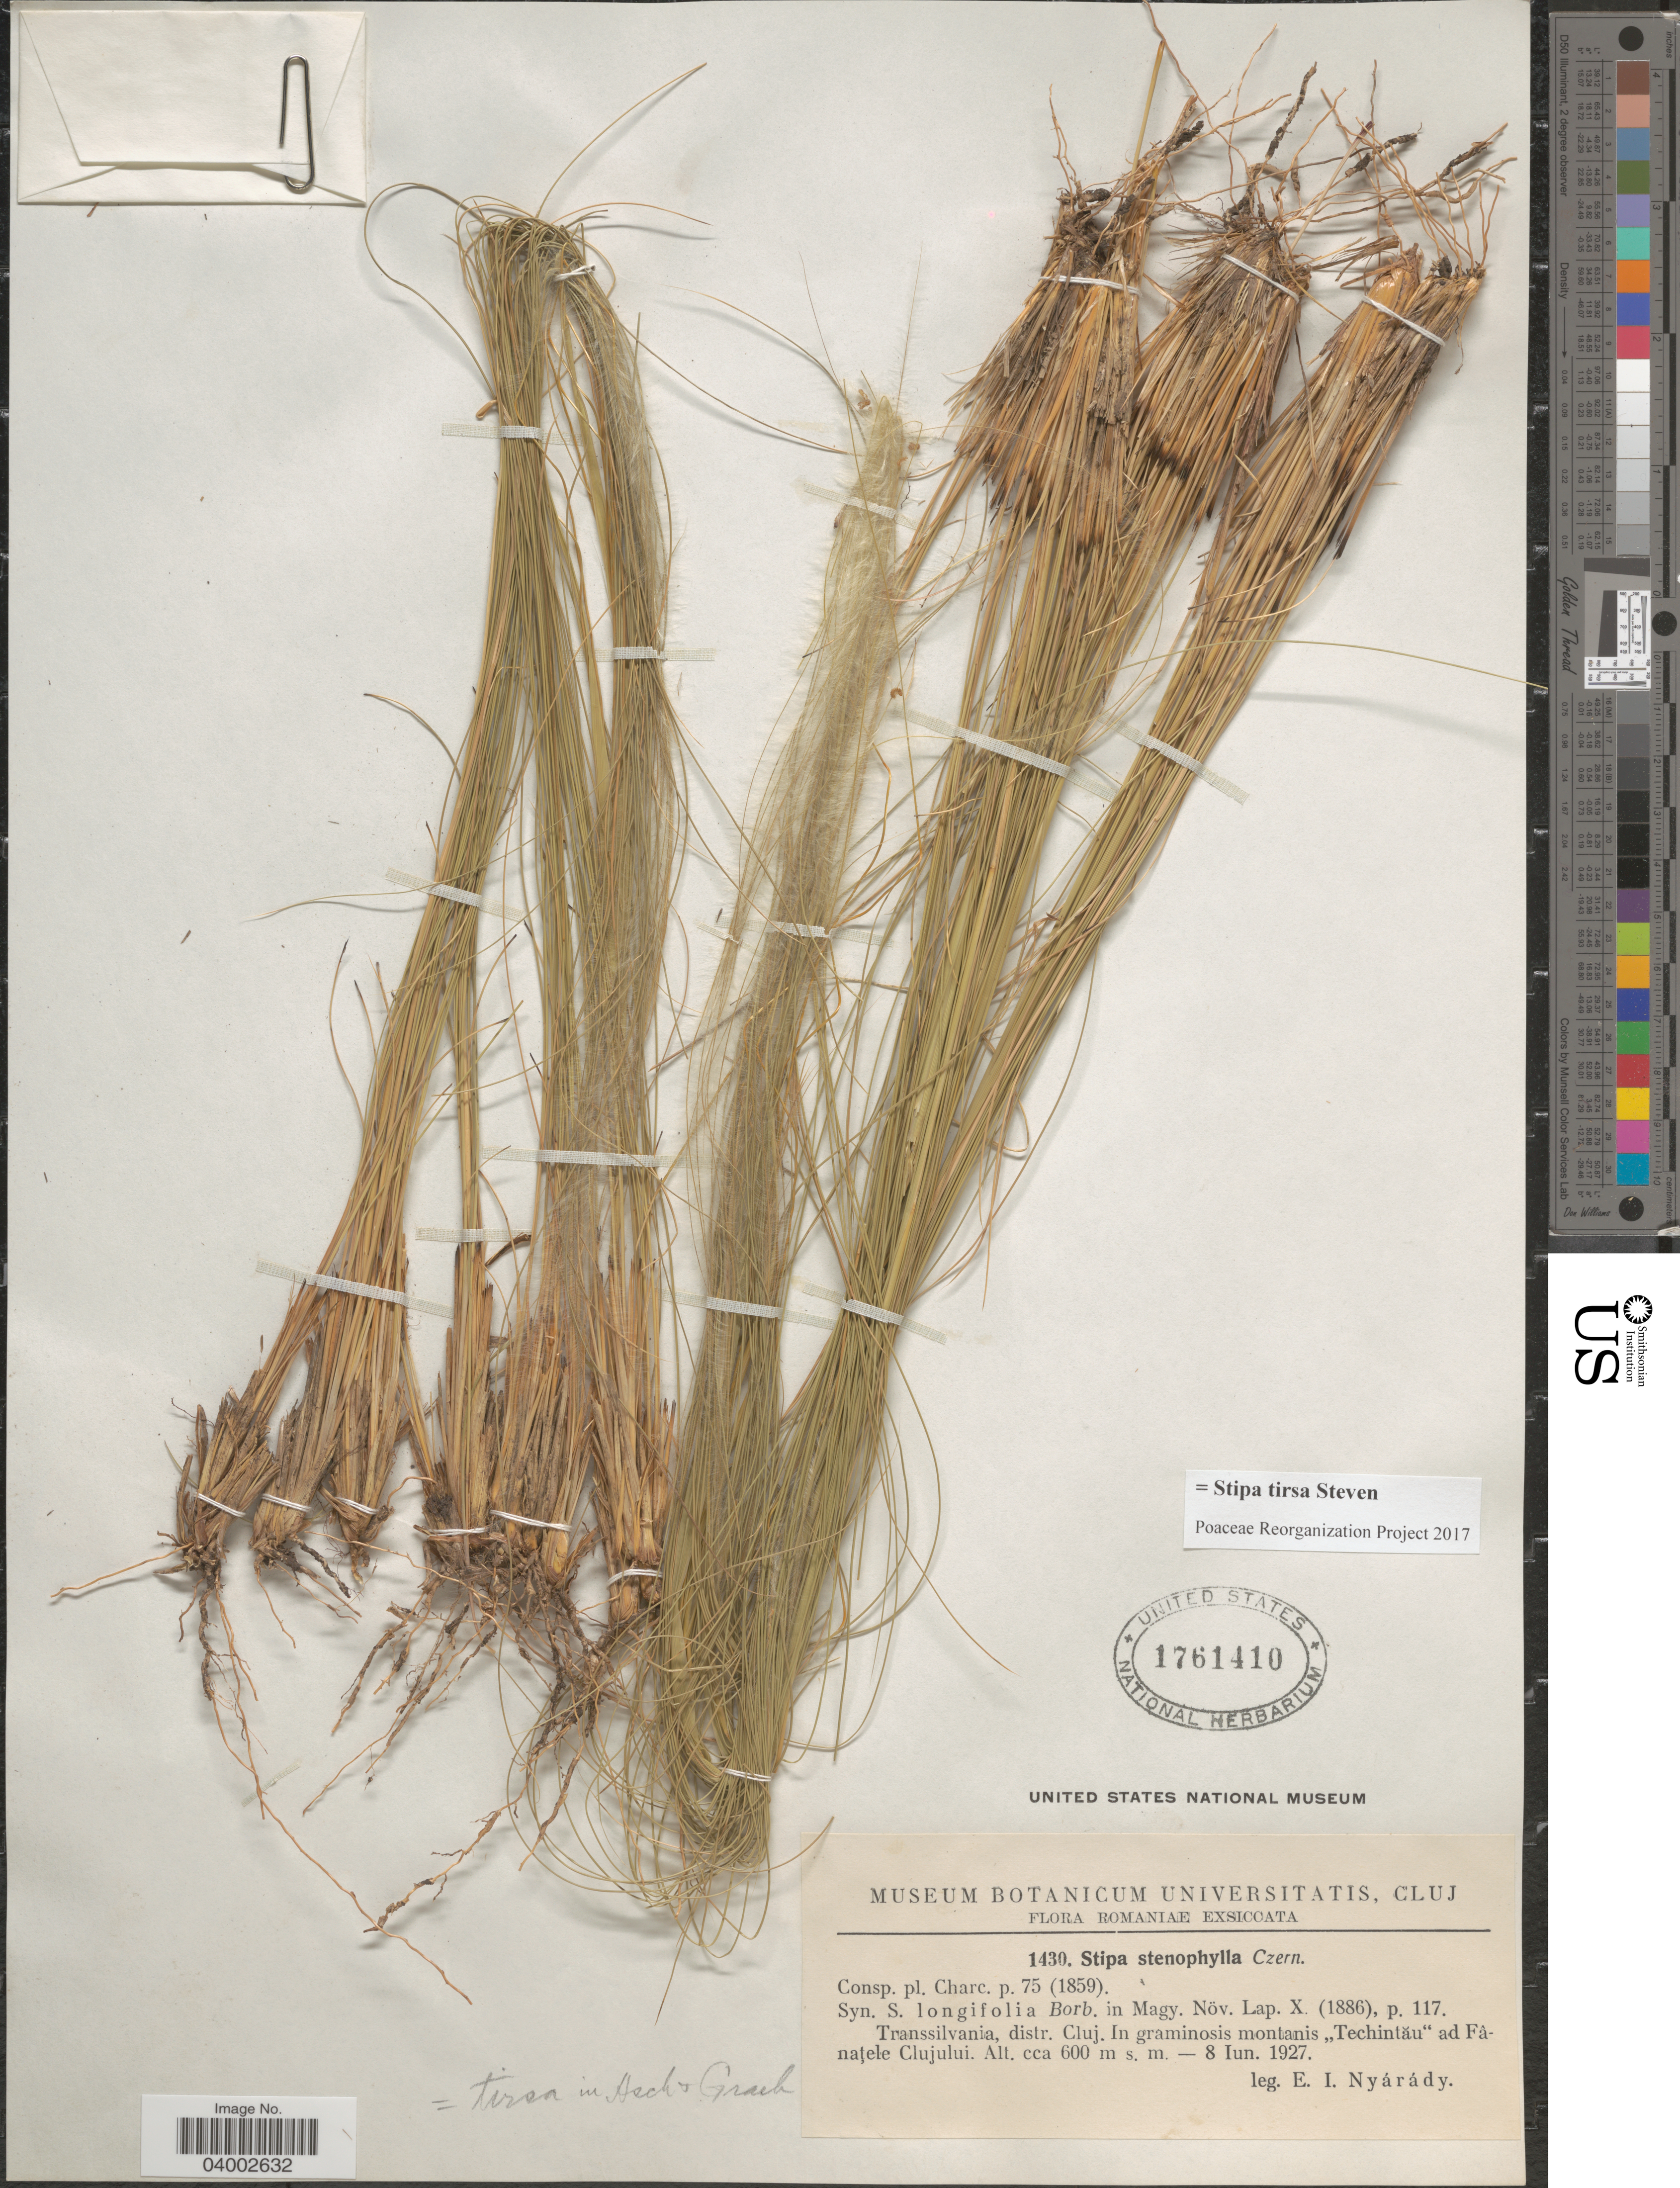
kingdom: Plantae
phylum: Tracheophyta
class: Liliopsida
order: Poales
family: Poaceae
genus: Stipa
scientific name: Stipa tirsa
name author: Steven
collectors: E. Nyárády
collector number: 1430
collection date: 1927-06-08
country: Romania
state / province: Cluj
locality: Transsilvania, distr. Cluj. In graminosis montanis "Techintău" ad Fânaţele Clujului.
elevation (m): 600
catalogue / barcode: US 1761410